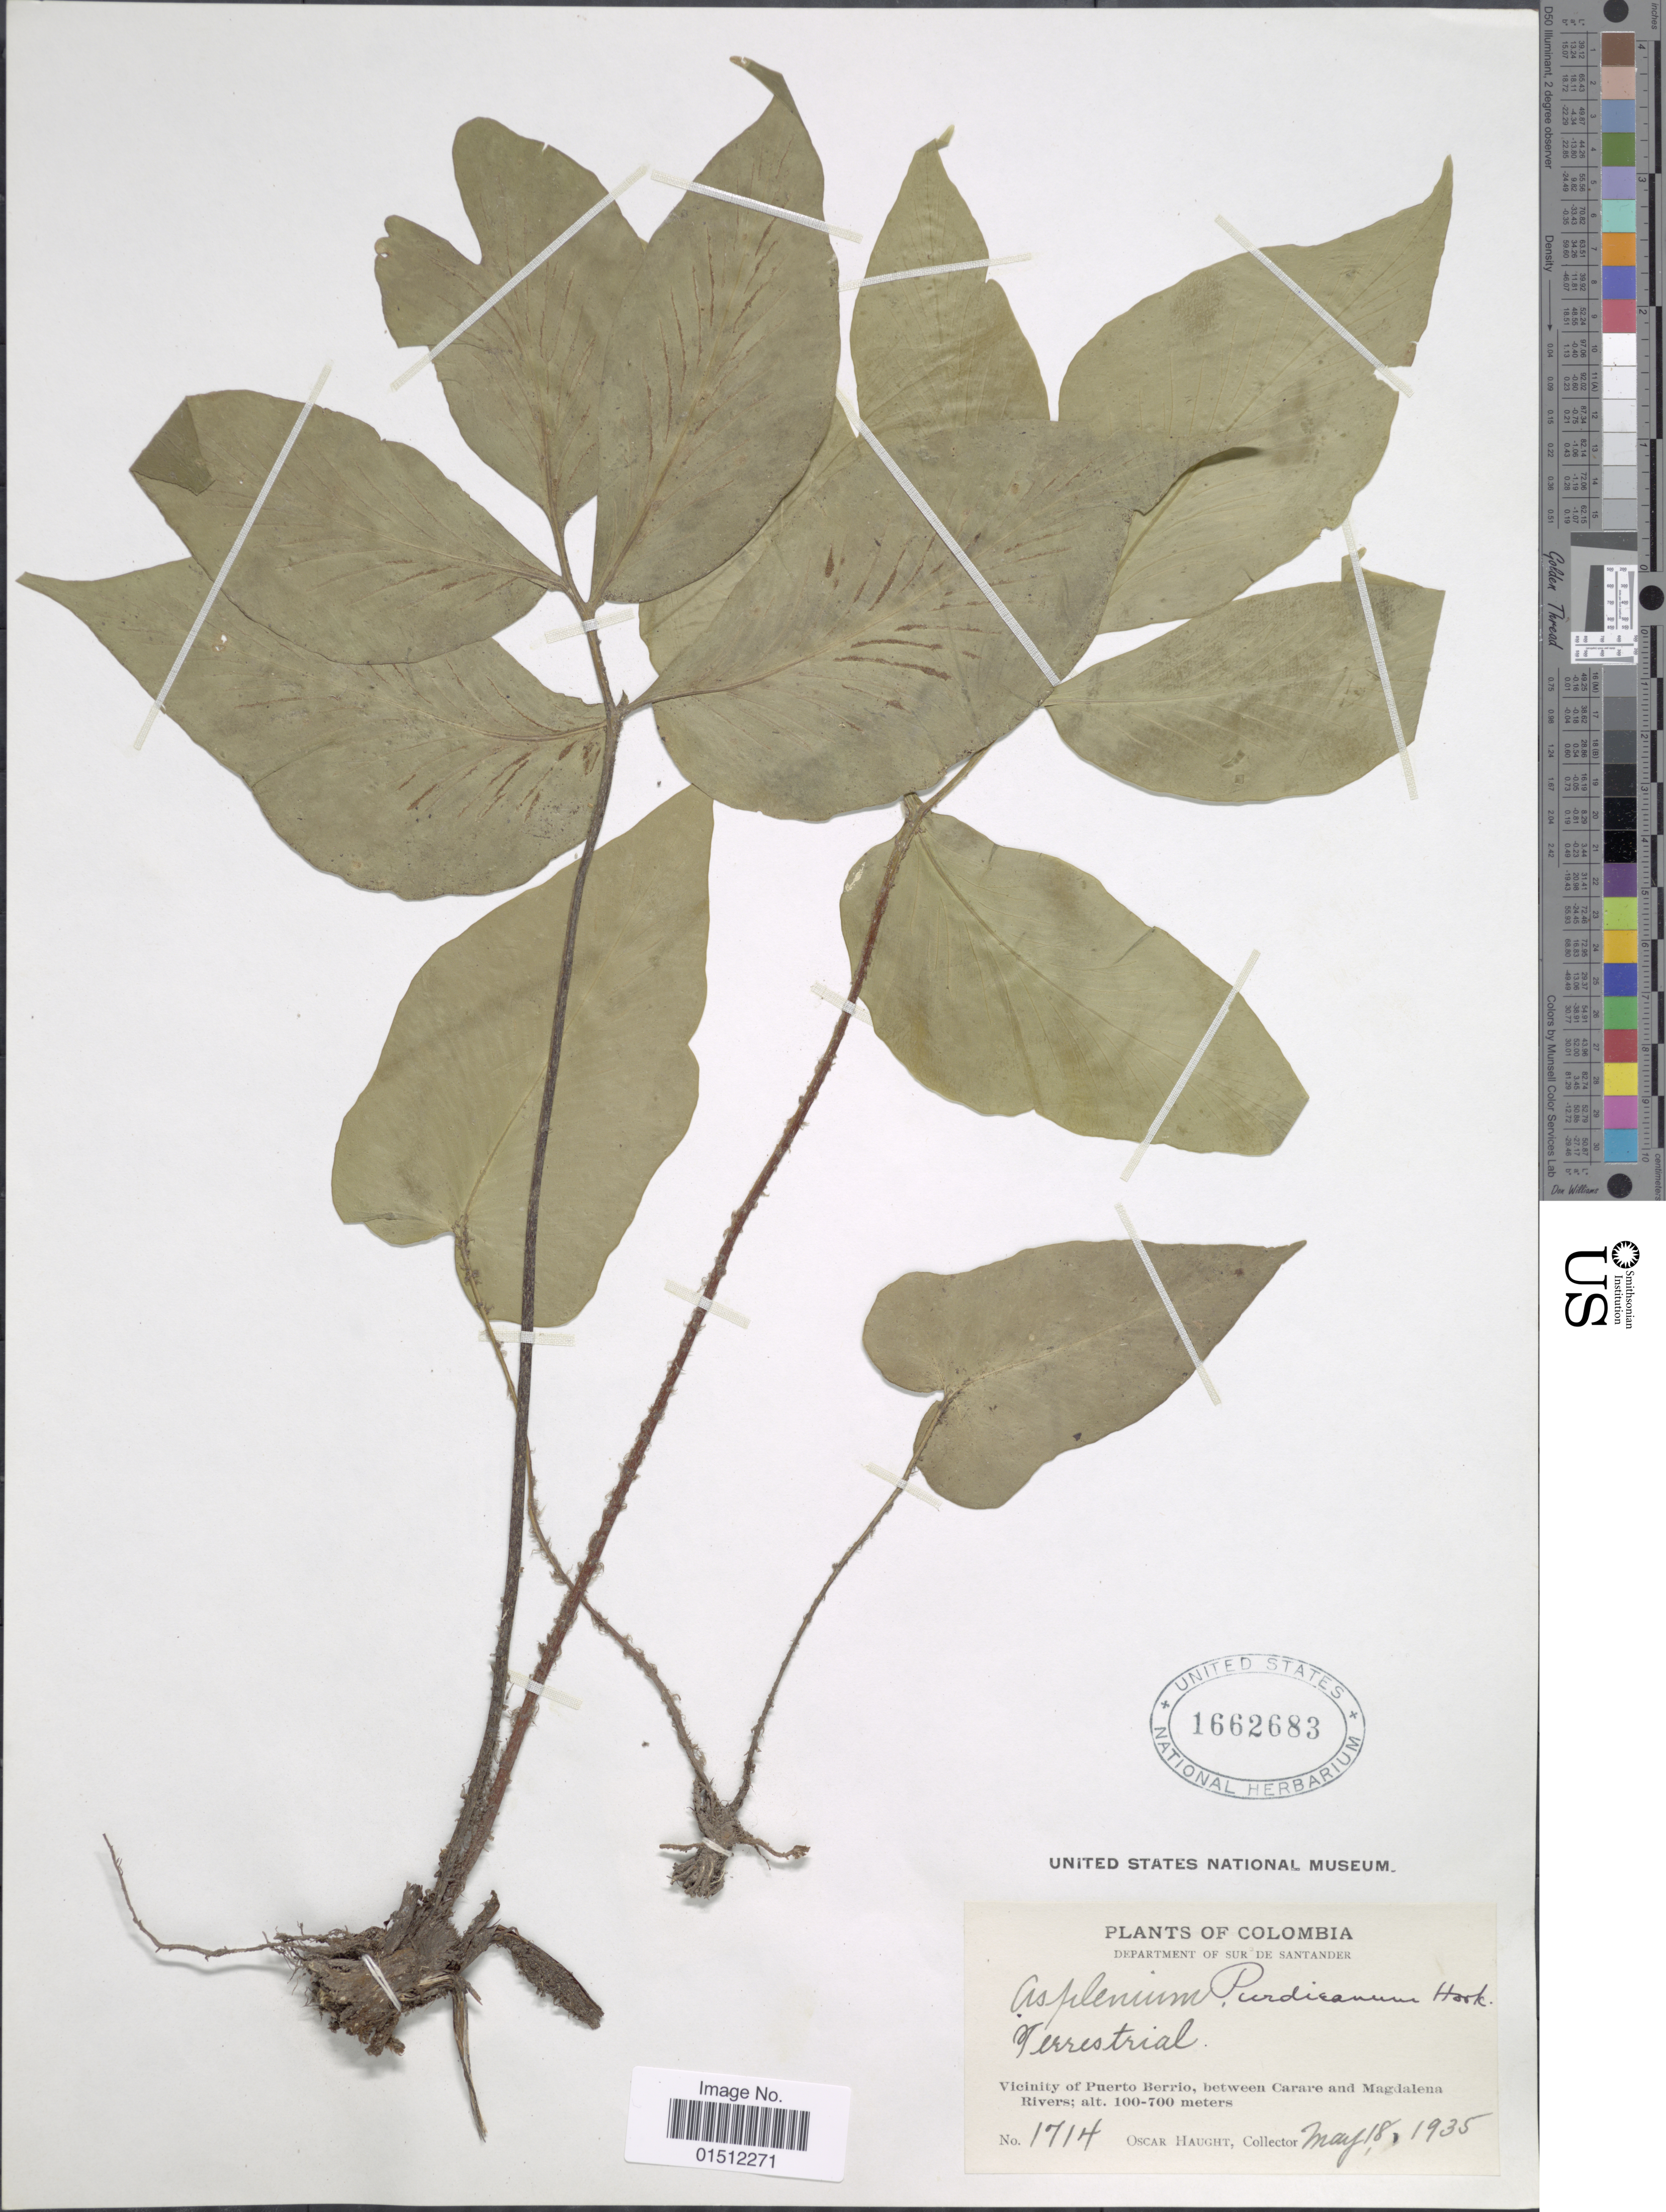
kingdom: Plantae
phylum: Tracheophyta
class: Polypodiopsida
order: Polypodiales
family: Aspleniaceae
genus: Asplenium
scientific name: Asplenium purdieanum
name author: Hook.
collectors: O. L. Haught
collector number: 1714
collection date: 1935-05-18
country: Colombia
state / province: Santander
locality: Colombia, Department of Sur de Santander, Vicinity of Puerto Berrio, between Carare and Magdalena Rivers.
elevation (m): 100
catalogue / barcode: US 1662683